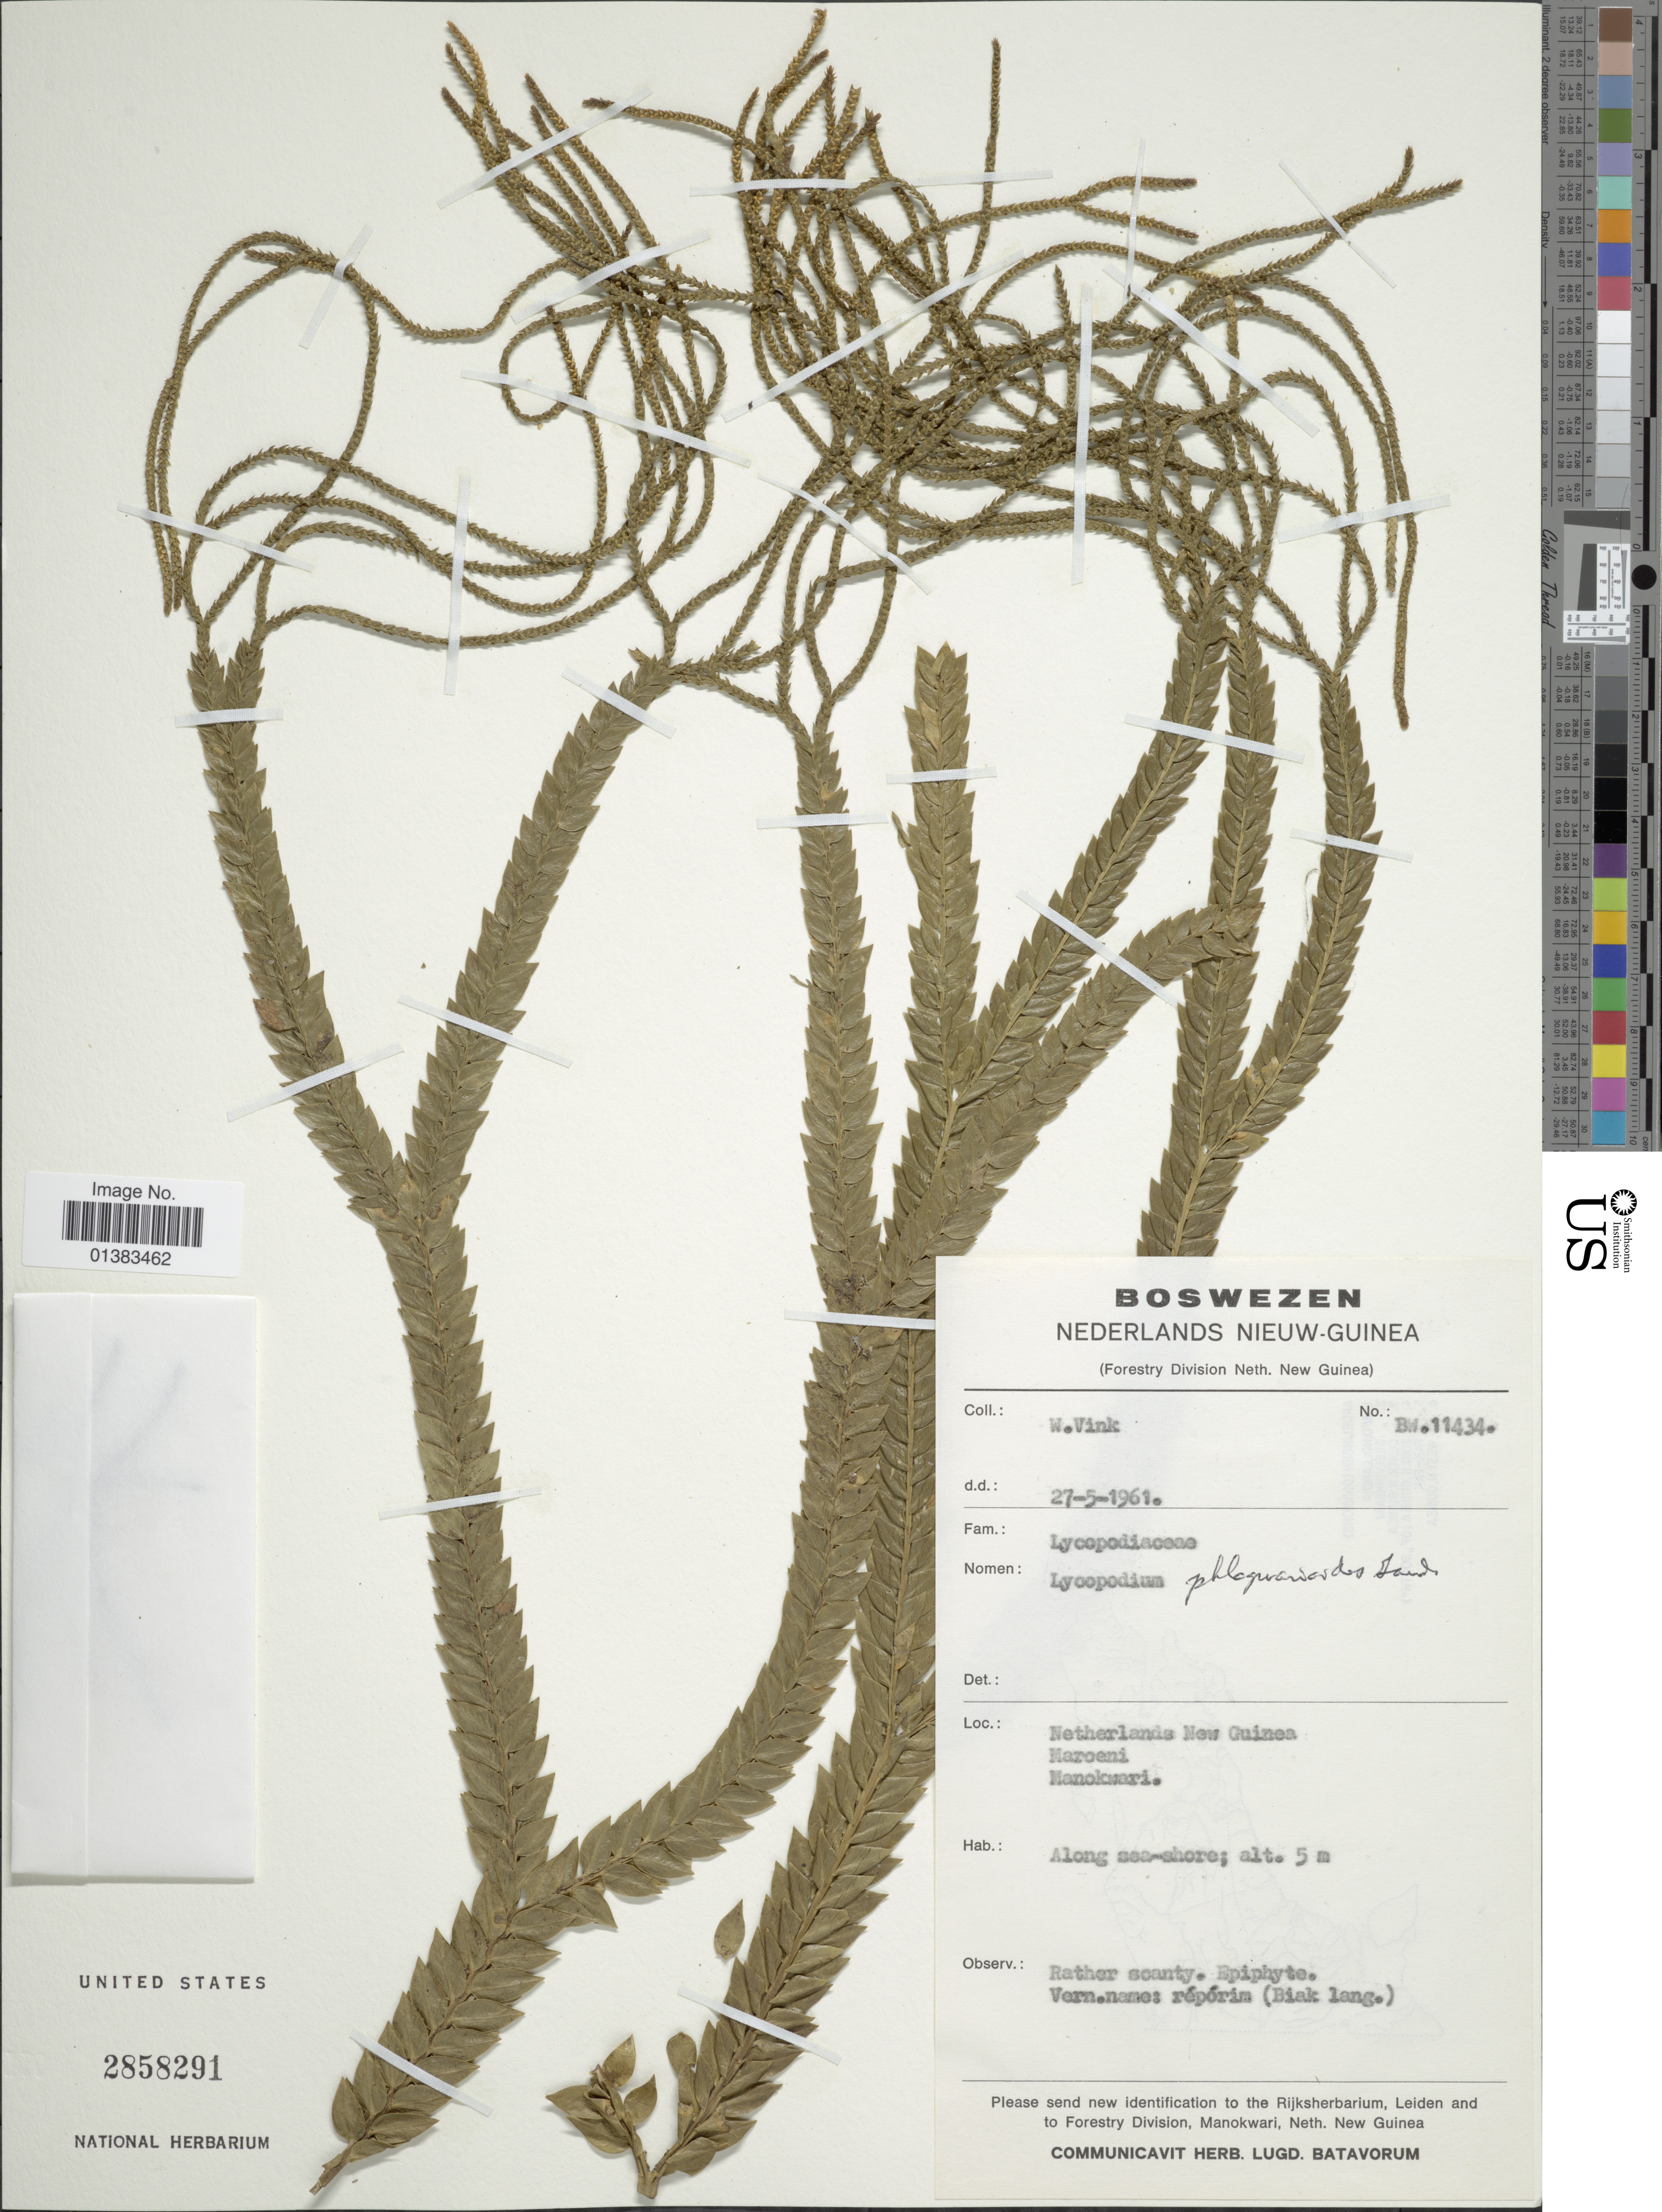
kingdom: Plantae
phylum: Tracheophyta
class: Lycopodiopsida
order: Lycopodiales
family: Lycopodiaceae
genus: Phlegmariurus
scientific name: Phlegmariurus phlegmarioides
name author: (Gaudich.) A. R. Field & Bostock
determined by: Field, A. R.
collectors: W. Vink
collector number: BW11434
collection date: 1961-05-27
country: Indonesia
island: New Guinea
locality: Netherlands New Guinea, Maroeni, Manokwari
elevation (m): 5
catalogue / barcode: US 2858291